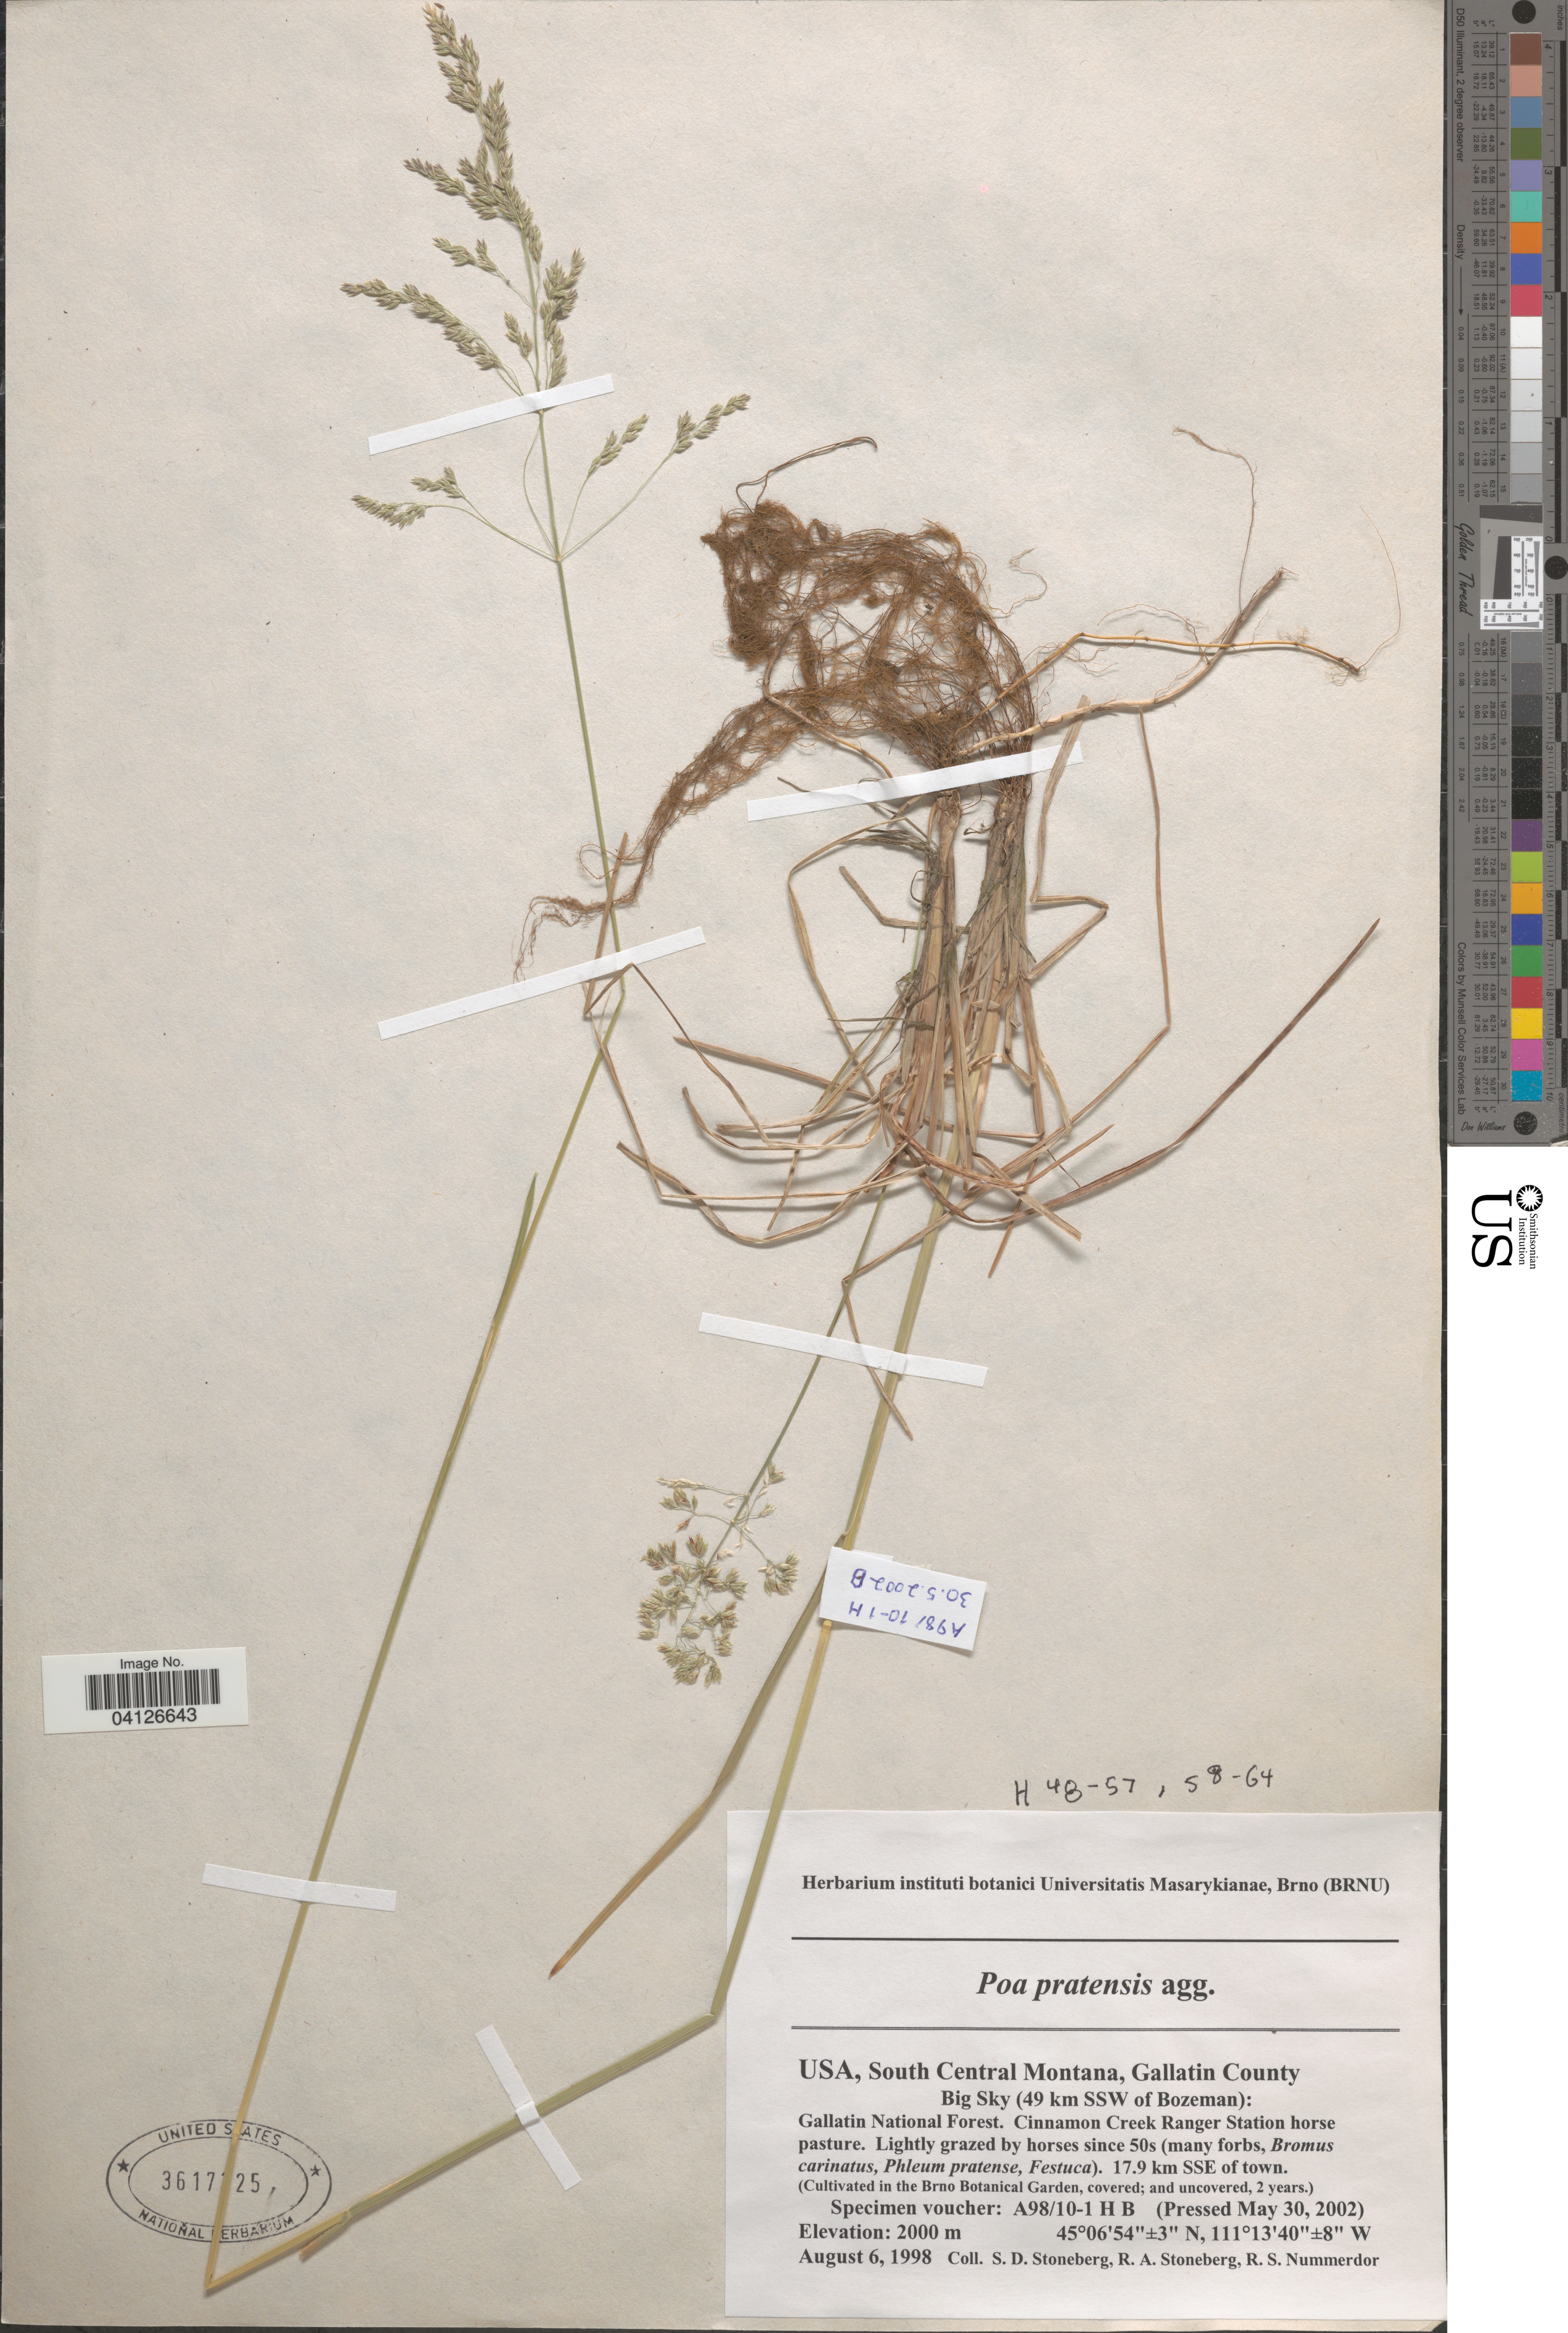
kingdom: Plantae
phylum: Tracheophyta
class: Liliopsida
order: Poales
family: Poaceae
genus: Poa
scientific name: Poa pratensis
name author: L.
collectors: Ex herb. instituti botanici Universitatis Masarykianae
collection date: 2002-05-30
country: Czechia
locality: (Cultivated in the Brno Botanical Garden, covered; and uncovered, 2 years.).